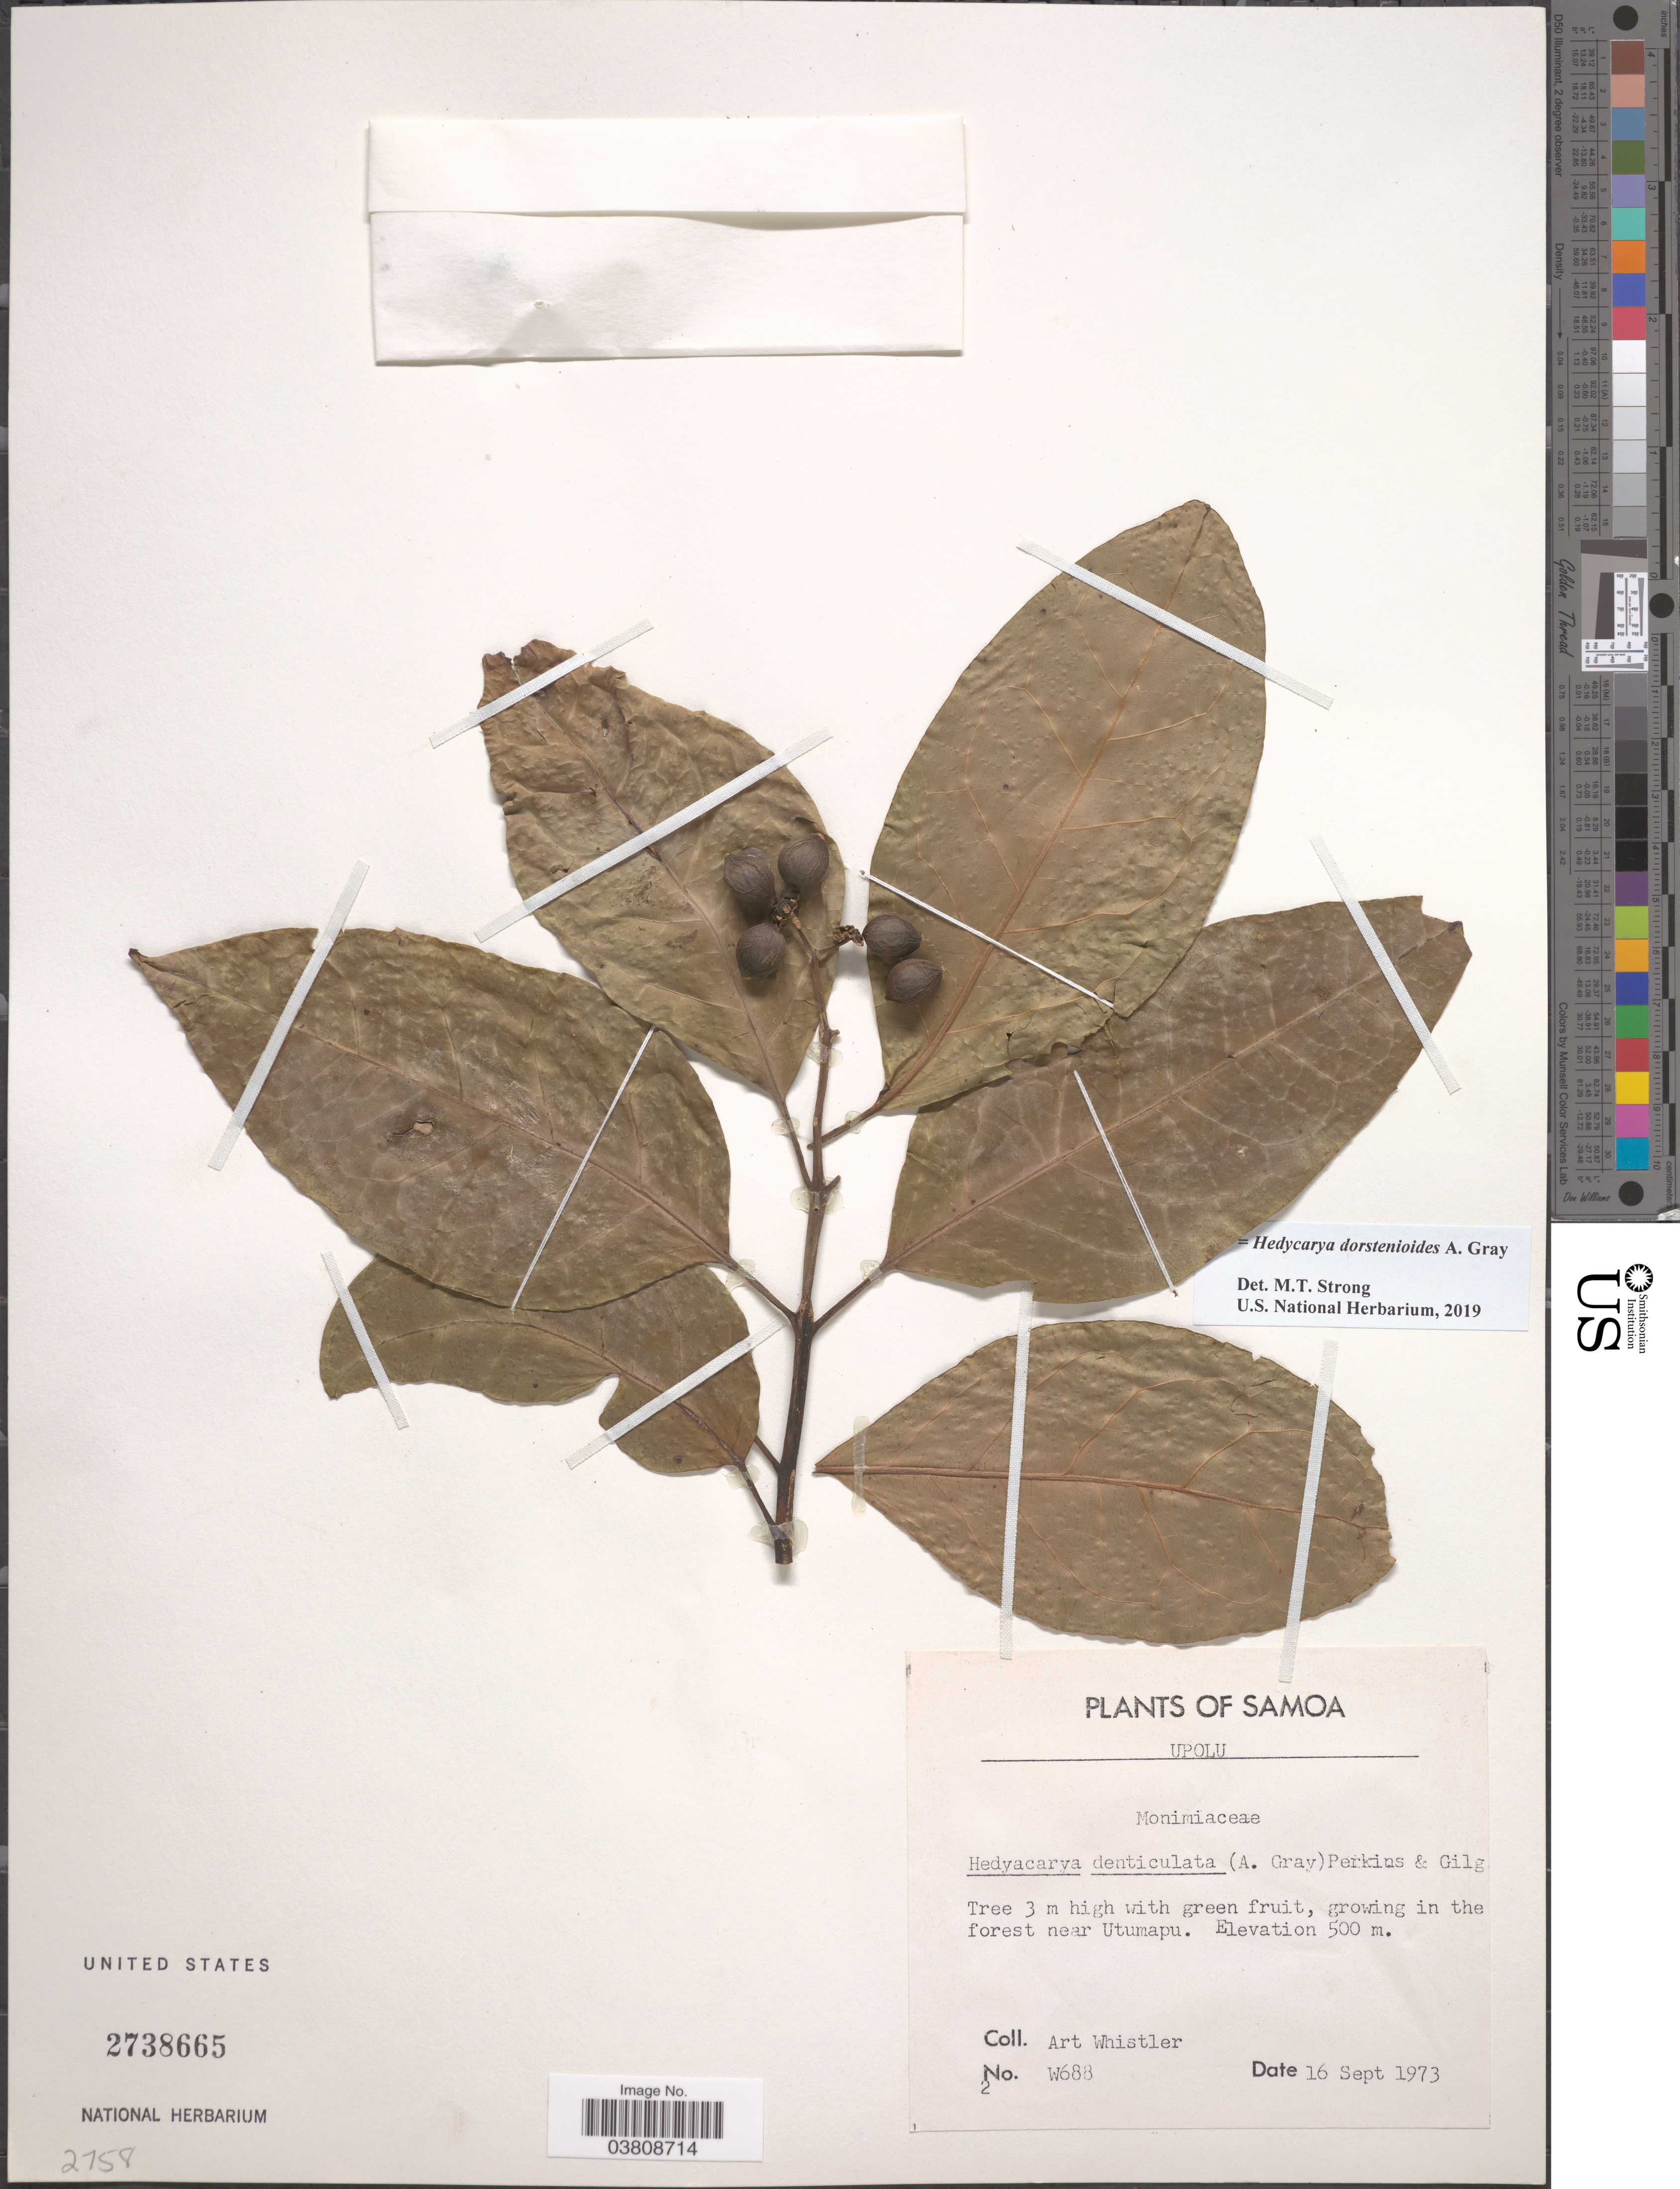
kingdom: Plantae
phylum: Tracheophyta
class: Magnoliopsida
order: Laurales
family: Monimiaceae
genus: Hedycarya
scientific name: Hedycarya dorstenioides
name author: A. Gray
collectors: A. Whistler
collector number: W688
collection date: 1973-09-16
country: Samoa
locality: Upolu. Near Utumapu.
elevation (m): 500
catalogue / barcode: US 2738665